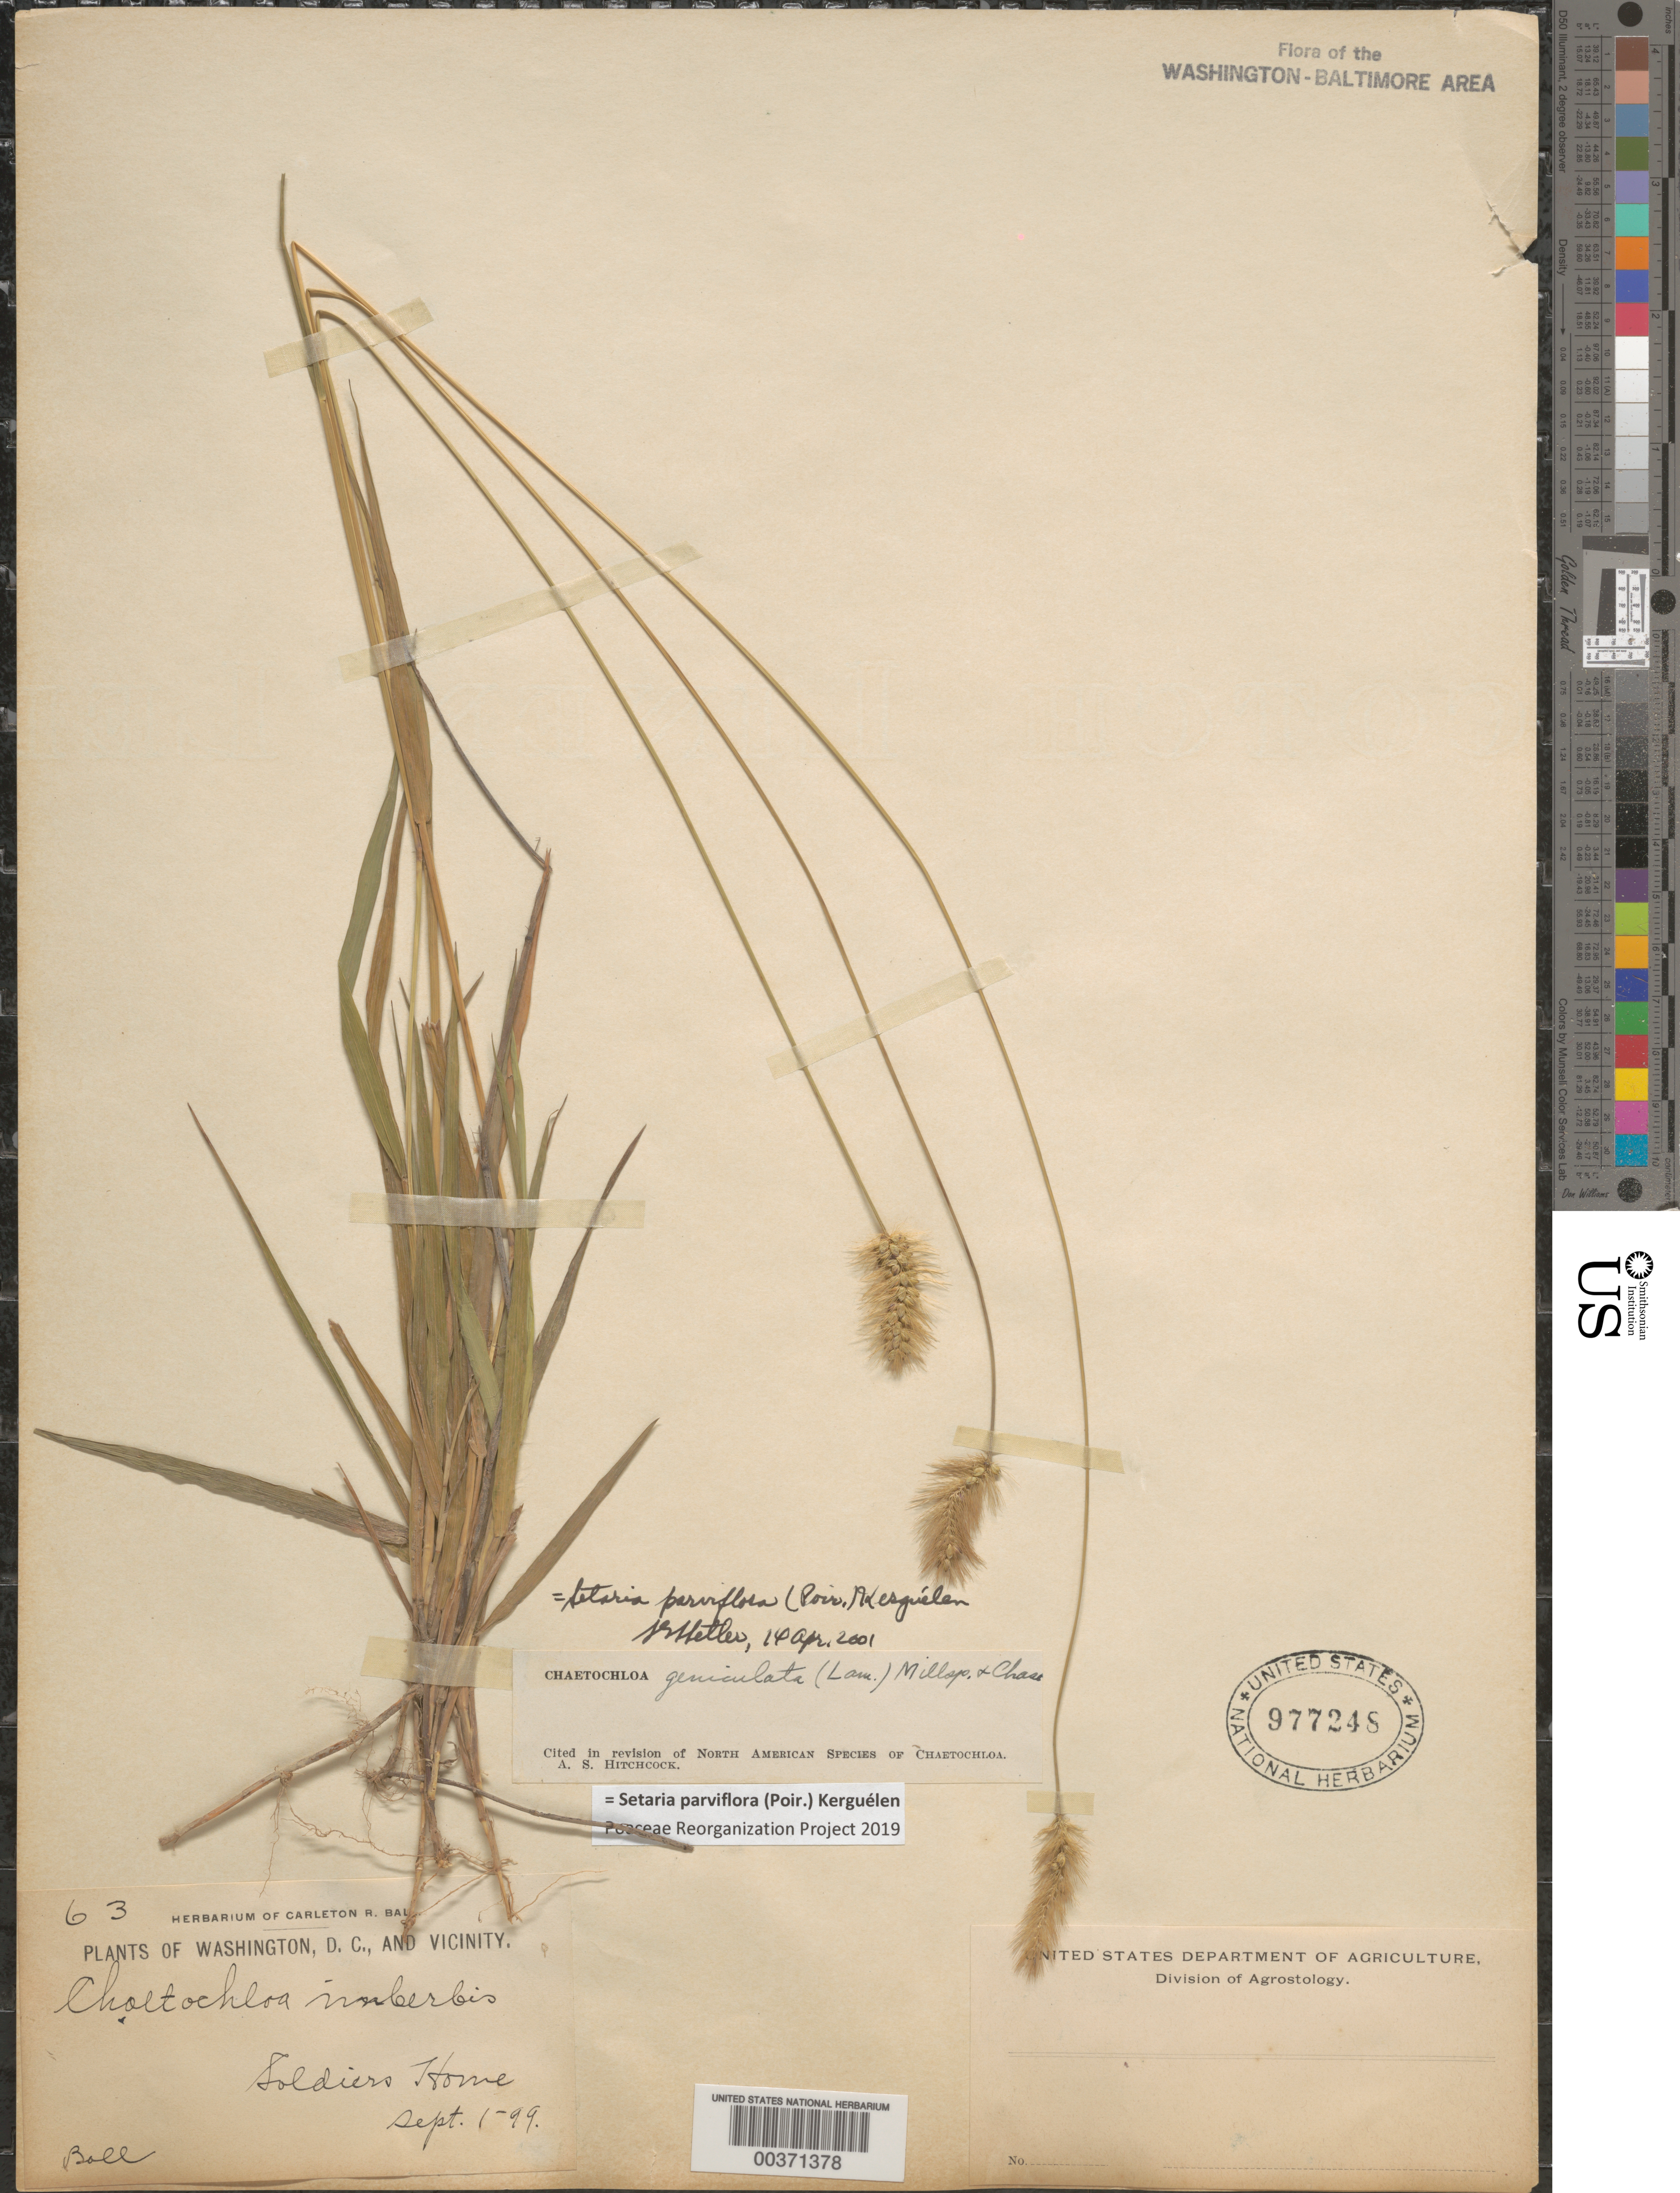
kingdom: Plantae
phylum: Tracheophyta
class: Liliopsida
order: Poales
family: Poaceae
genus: Setaria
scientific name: Setaria parviflora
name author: (Poir.) Kerguélen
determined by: Shetler, Stanwyn G., (US), NMNH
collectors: C. R. Ball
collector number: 63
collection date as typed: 01 Sep 1899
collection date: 1899-09-01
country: United States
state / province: District of Columbia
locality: Soldiers Home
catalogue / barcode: US 977248